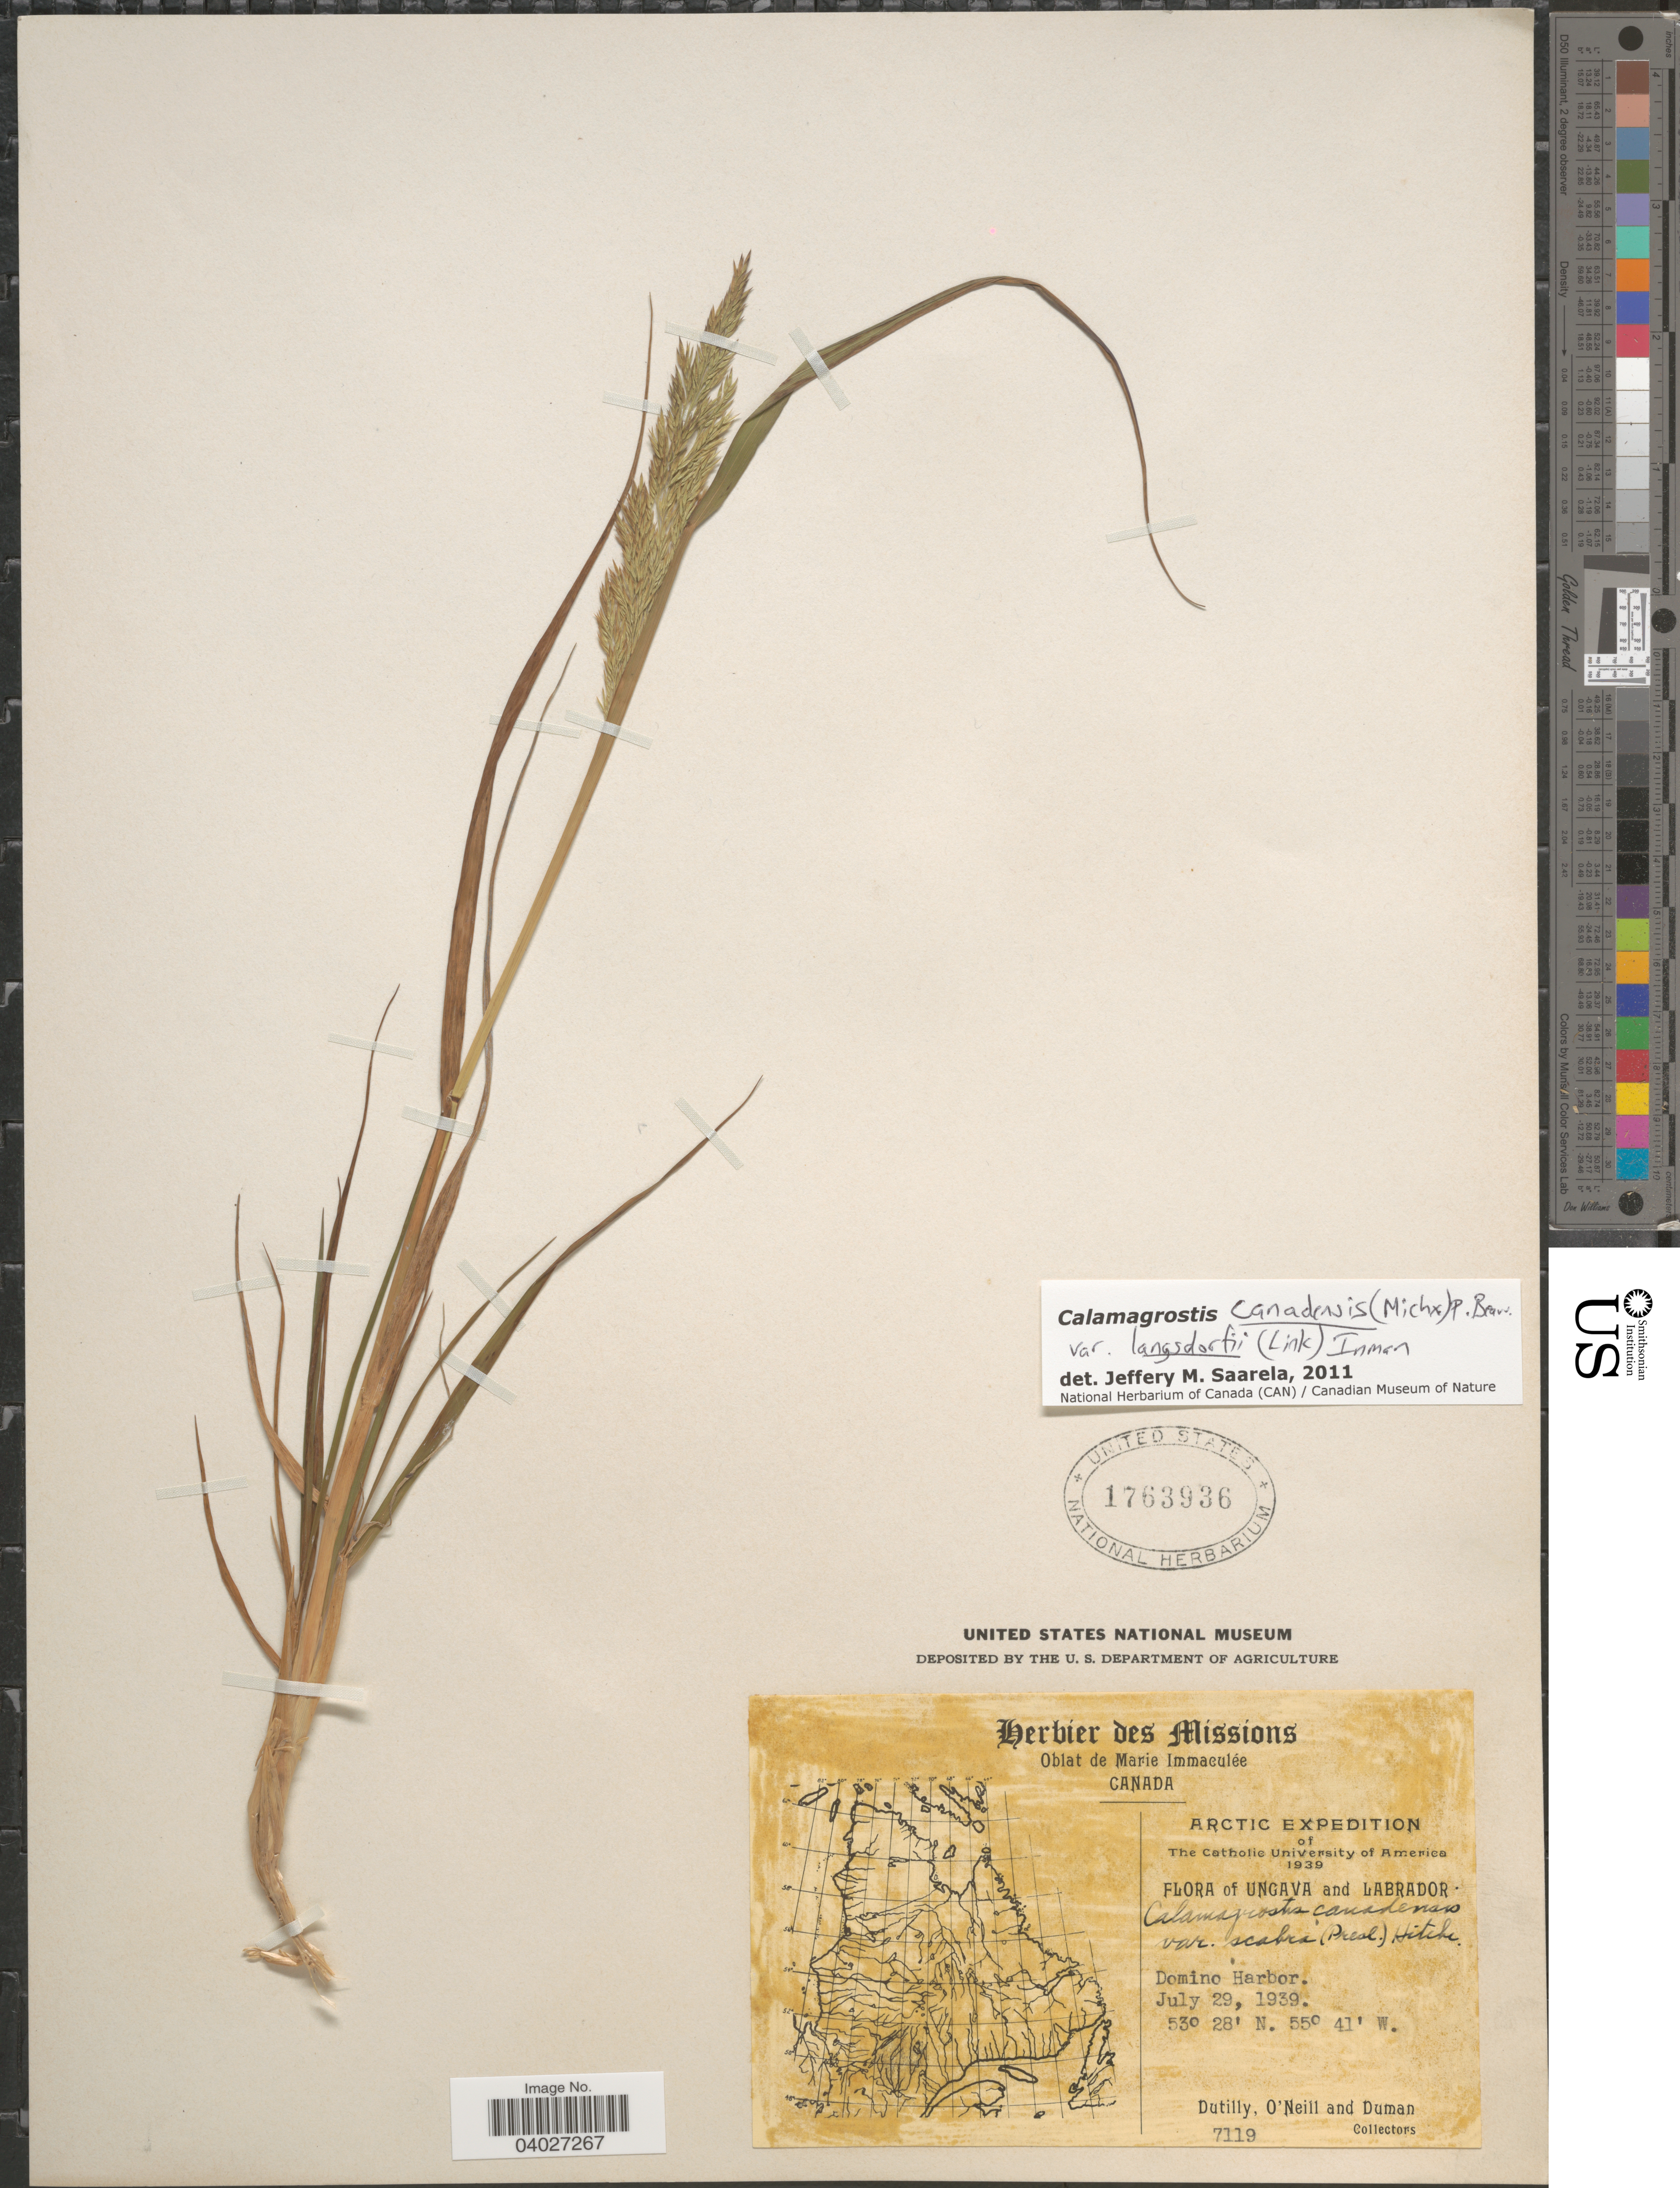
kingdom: Plantae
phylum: Tracheophyta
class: Liliopsida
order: Poales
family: Poaceae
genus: Calamagrostis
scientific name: Calamagrostis canadensis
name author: (Michx.) P. Beauv.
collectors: -. Dutilly, -. O'Neill & -. Duman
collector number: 7119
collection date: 1939-07-29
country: Canada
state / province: Newfoundland and Labrador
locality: Ungava and Labrador. Domino Harbor.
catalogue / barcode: US 1763936